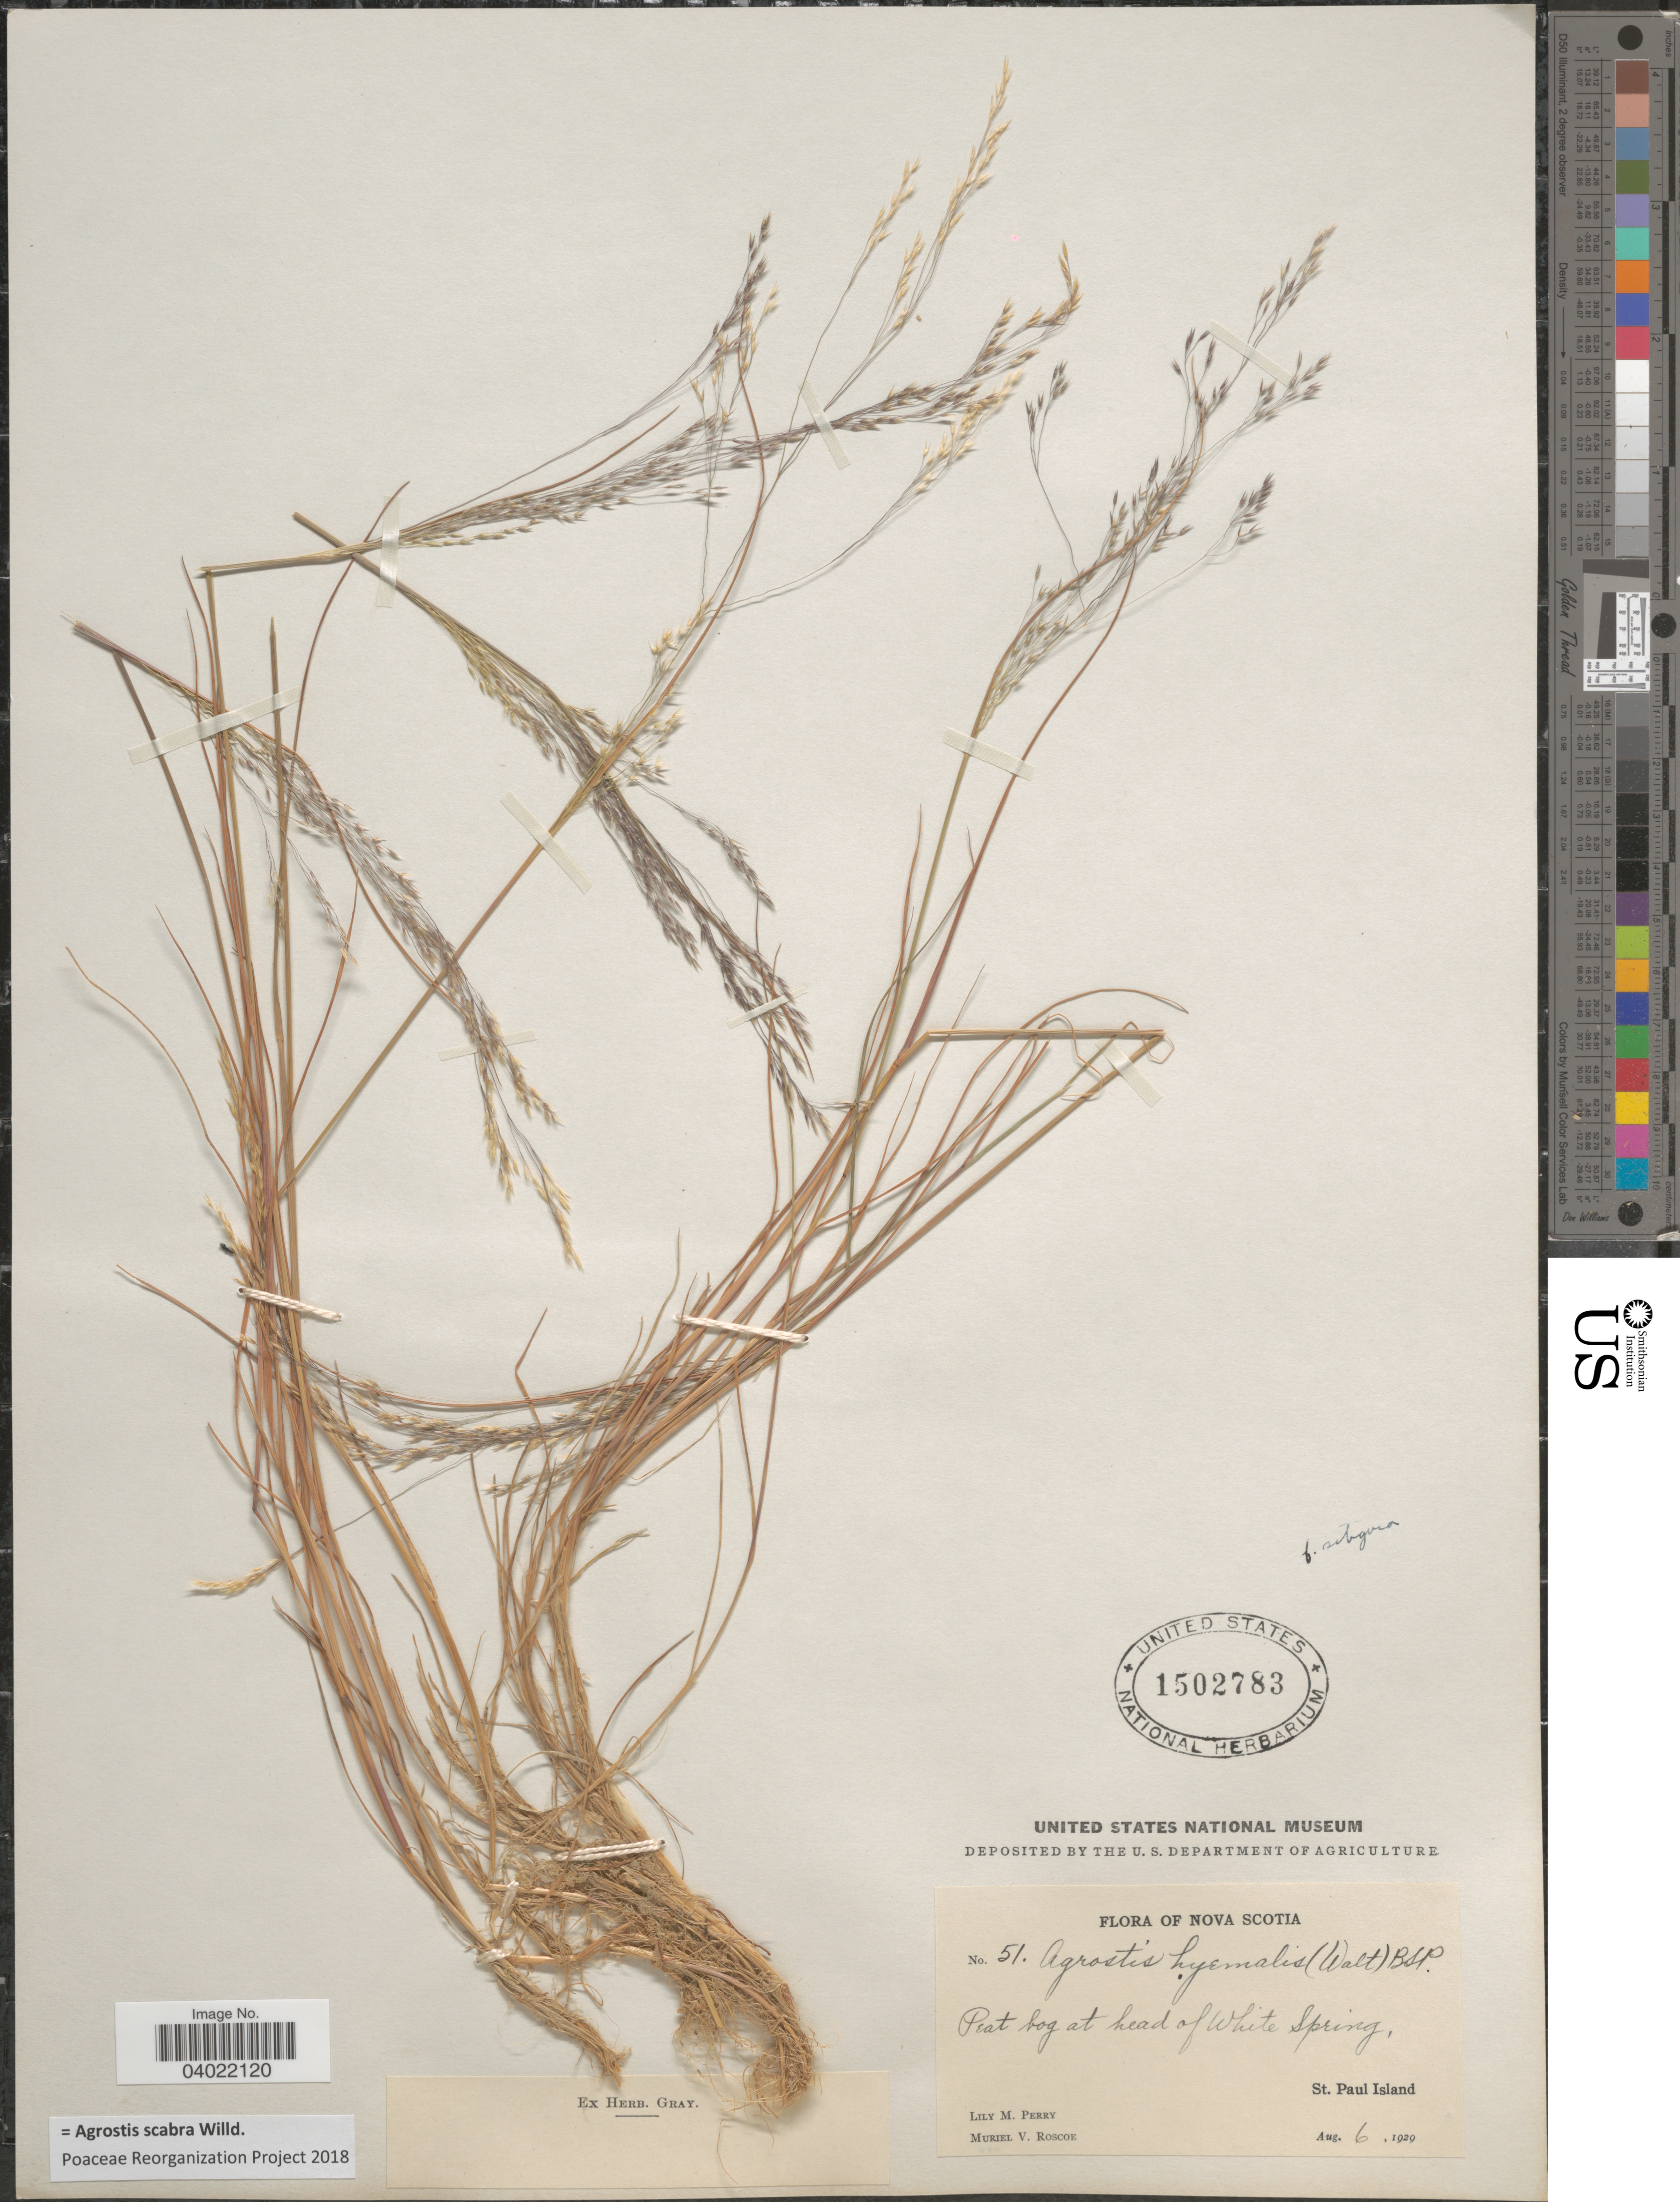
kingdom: Plantae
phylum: Tracheophyta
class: Liliopsida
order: Poales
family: Poaceae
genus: Agrostis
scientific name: Agrostis scabra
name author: Willd.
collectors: L. M. Perry & M. Roscoe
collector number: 51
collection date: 1929-08-06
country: Canada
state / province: Nova Scotia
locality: Peat bog at head of White Spring, St. Paul Island.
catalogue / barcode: US 1502783